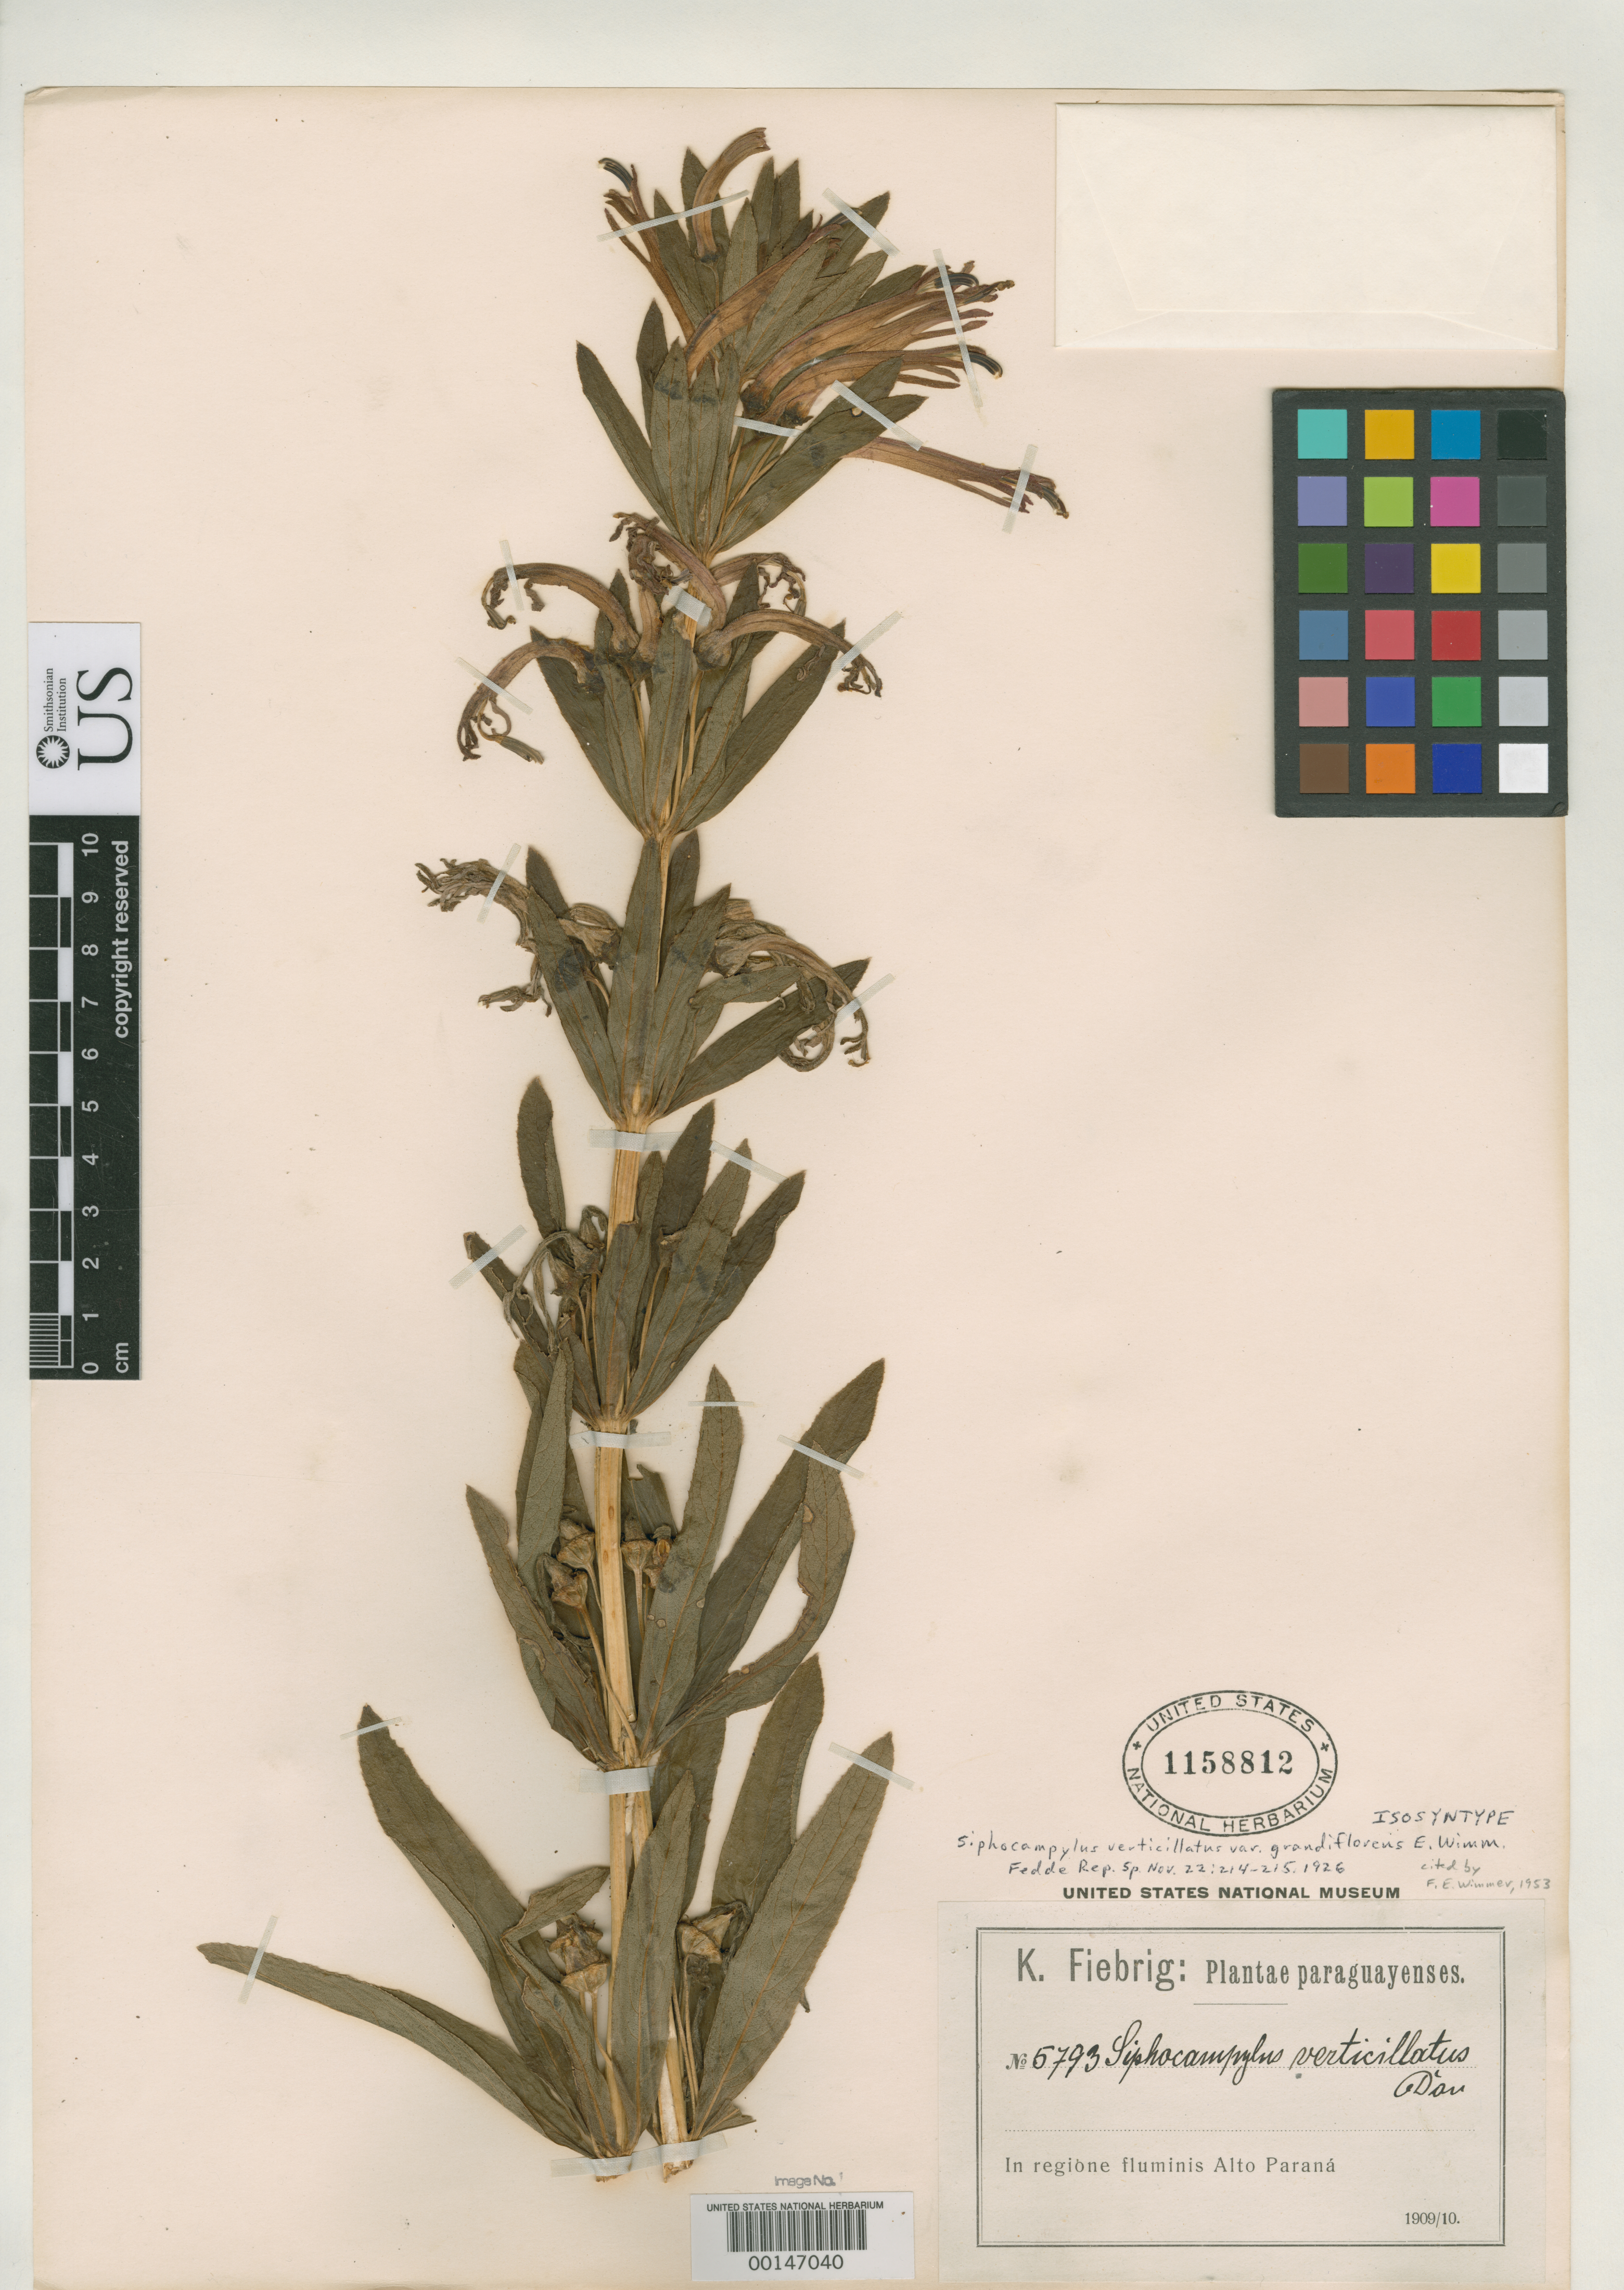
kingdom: Plantae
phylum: Tracheophyta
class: Magnoliopsida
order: Asterales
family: Campanulaceae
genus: Siphocampylus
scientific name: Siphocampylus verticillatus var. grandiflorens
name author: E. Wimm.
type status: Isosyntype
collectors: K. Fiebrig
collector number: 5793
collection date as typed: Oct 1909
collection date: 1909-10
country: Paraguay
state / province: Alto Paraná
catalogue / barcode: US 1158812